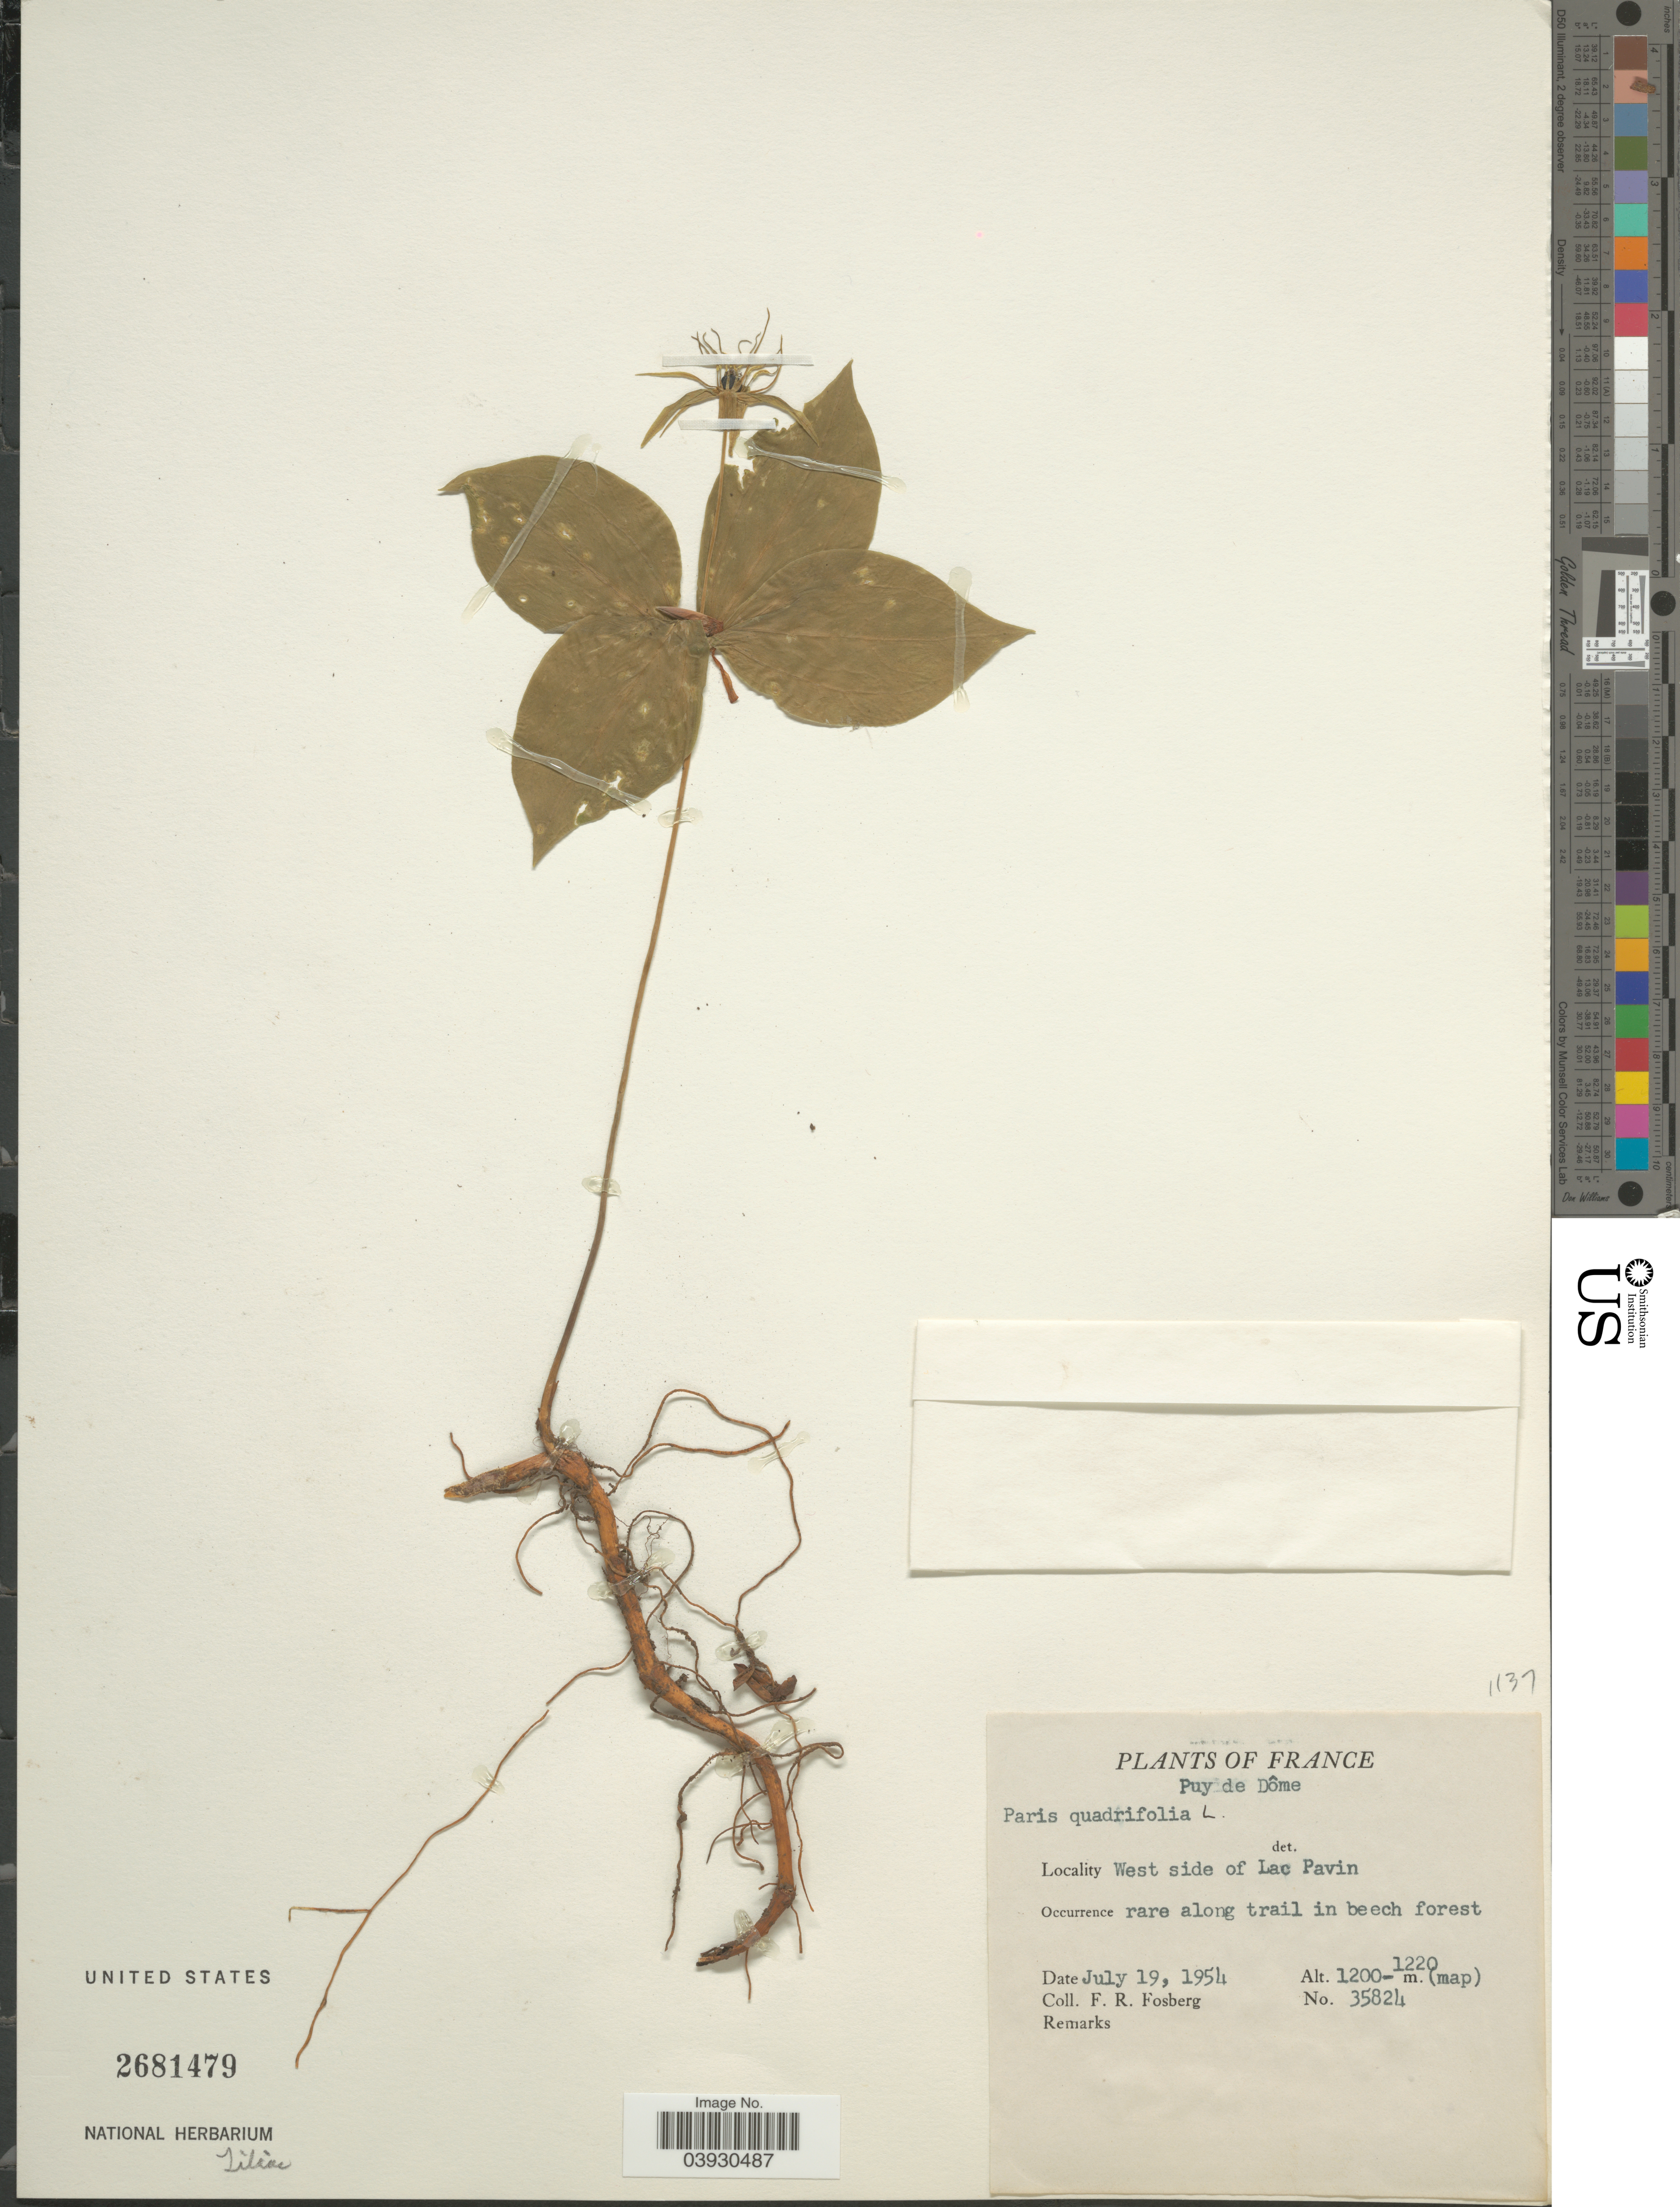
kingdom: Plantae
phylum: Tracheophyta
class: Liliopsida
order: Liliales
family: Melanthiaceae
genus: Paris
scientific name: Paris quadrifolia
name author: L.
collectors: F. R. Fosberg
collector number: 35824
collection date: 1954-07-19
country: France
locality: Puy de Dôme. West side of Lac Pavin. Along trail in beech forest.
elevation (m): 1200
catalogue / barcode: US 2681479